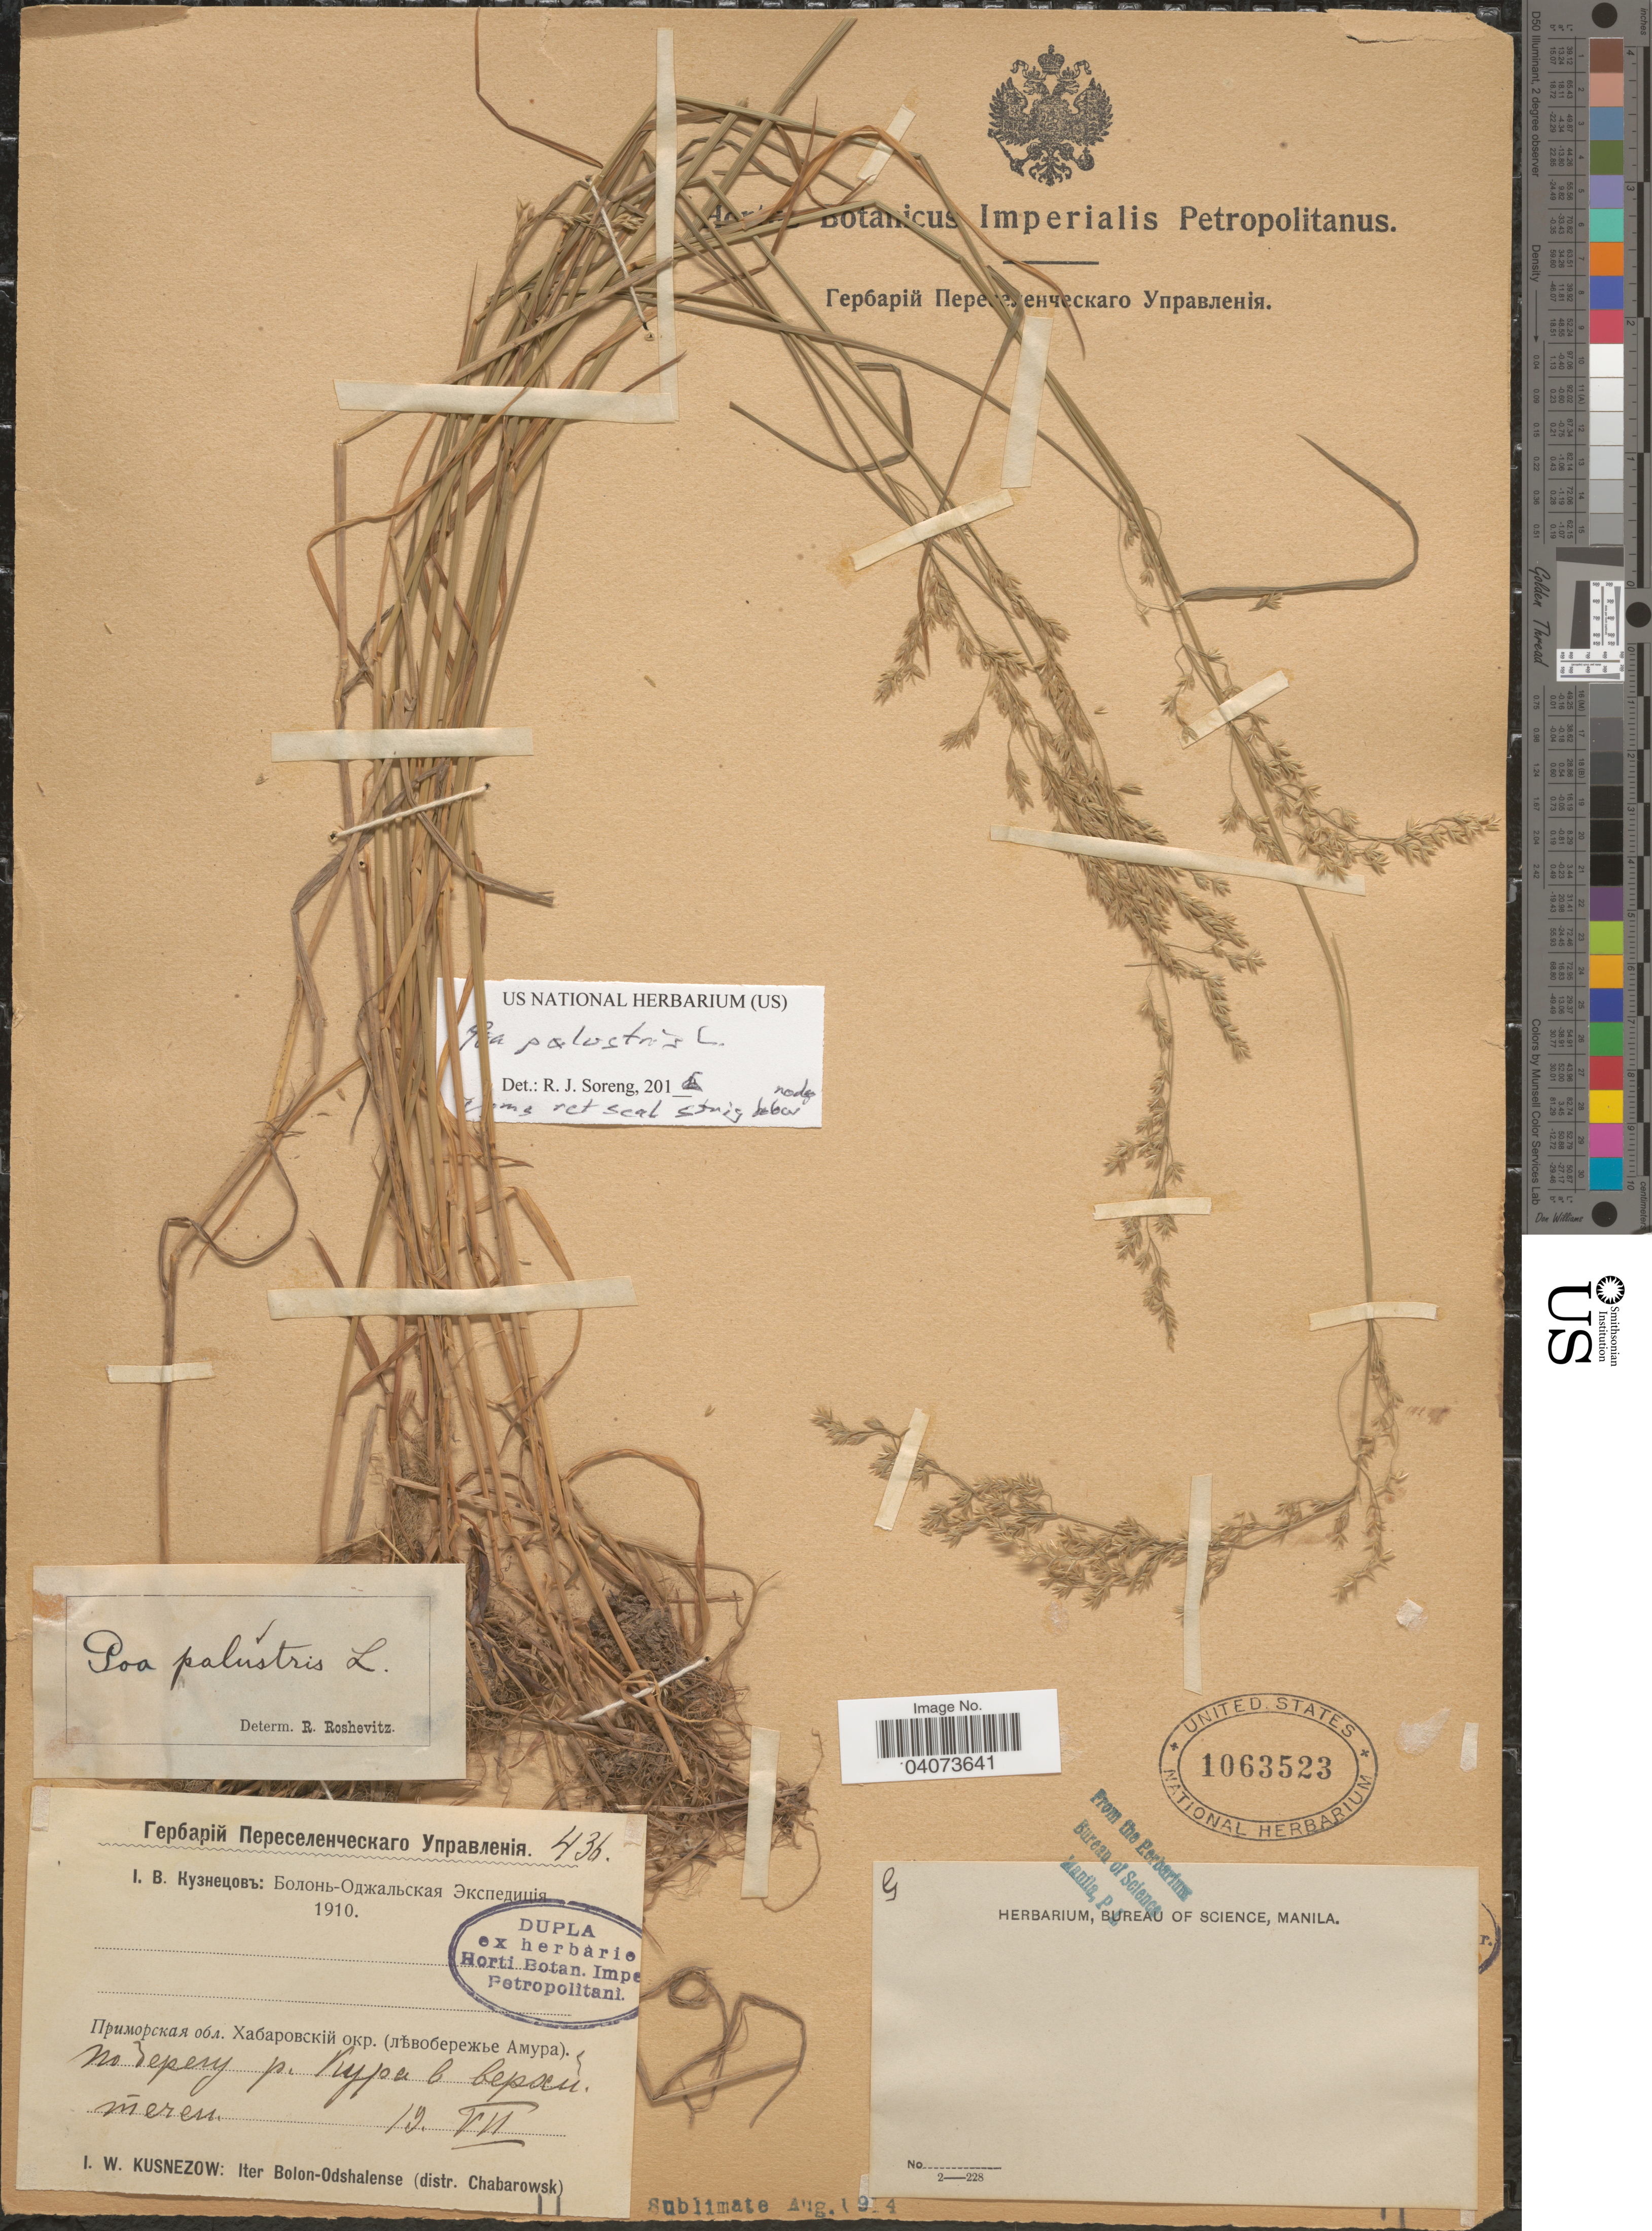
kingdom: Plantae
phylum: Tracheophyta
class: Liliopsida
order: Poales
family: Poaceae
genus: Poa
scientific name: Poa palustris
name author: L.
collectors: I. Kusnezow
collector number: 436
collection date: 1910-07-19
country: Russian Federation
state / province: Khabarovsk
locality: Iter Bolon-Odshalense (distr. Chabarowsk). Kura river shore near left shore of Amur River.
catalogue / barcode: US 1063523